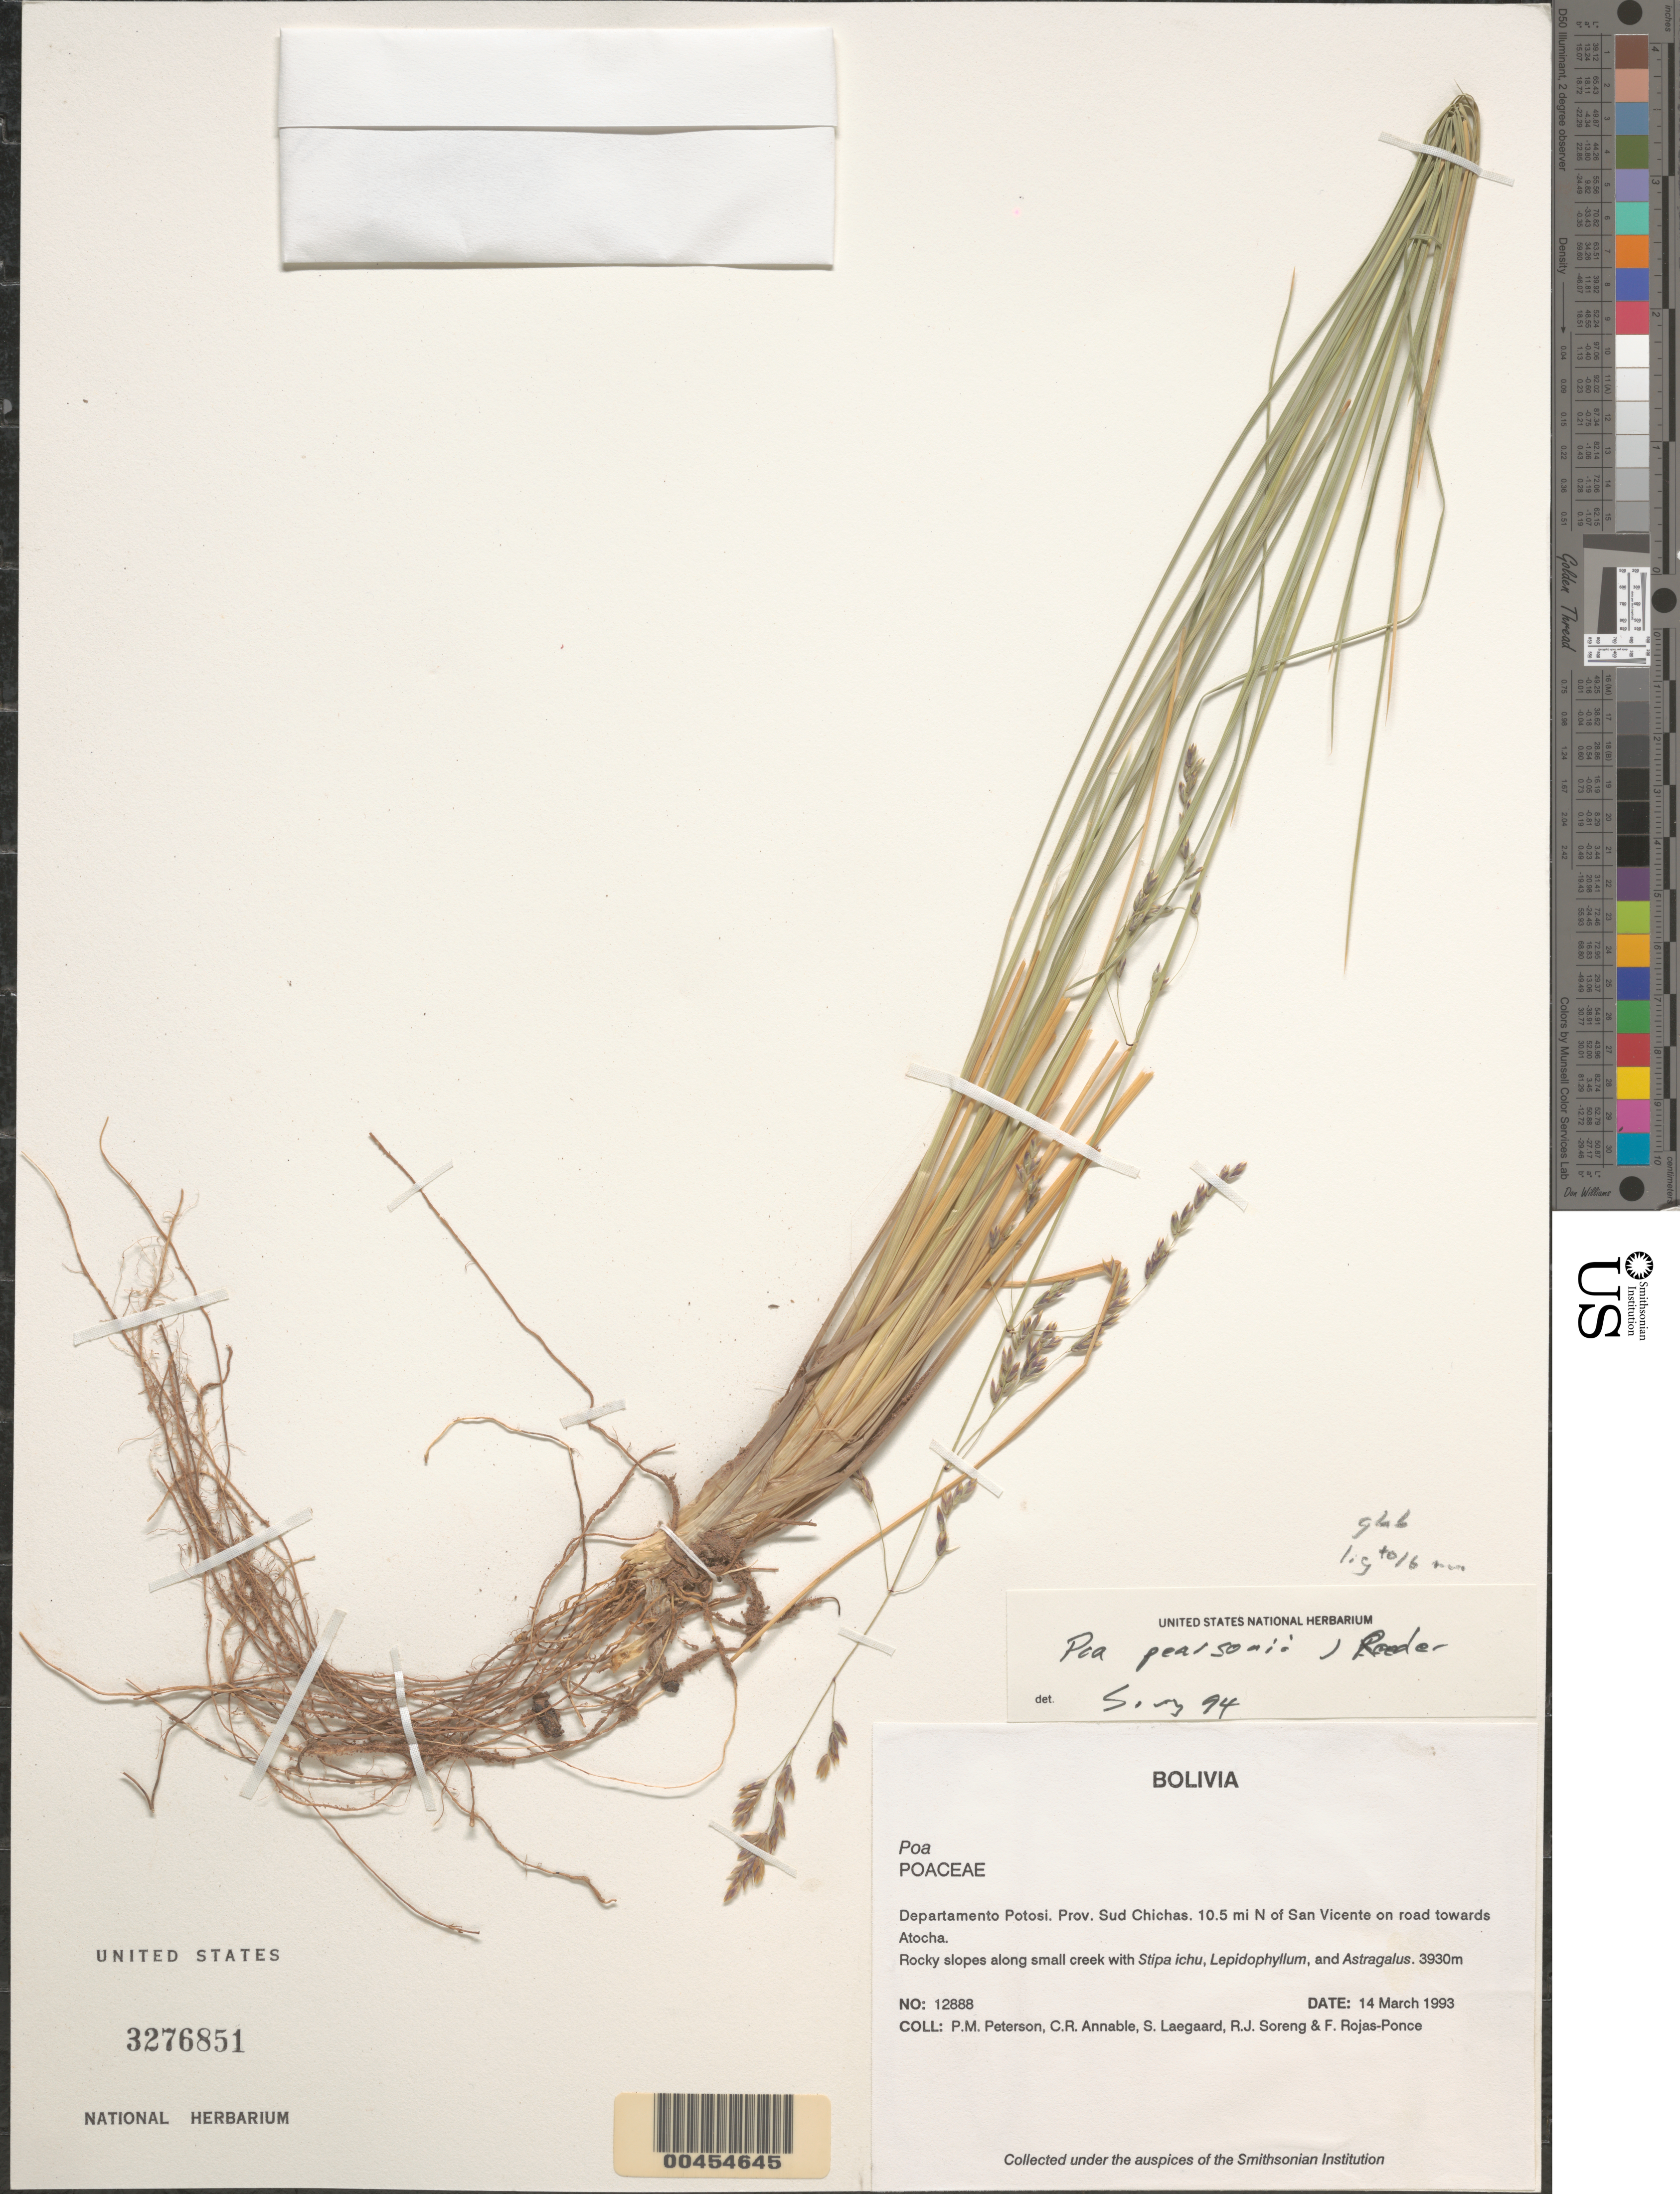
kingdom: Plantae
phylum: Tracheophyta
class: Liliopsida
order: Poales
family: Poaceae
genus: Poa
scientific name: Poa pearsonii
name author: Reeder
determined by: Soreng, Robert J., Research Associate (BOT), Smithsonian Institution - National Museum of Natural History (UNITED STATES)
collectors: P. M. Peterson, C. R. Annable, S. Lægaard, R. J. Soreng & F. Rojas-Ponce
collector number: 12888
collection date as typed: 14 Mar 1993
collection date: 1993-03-14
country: Bolivia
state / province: Potosí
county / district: Sud Chichas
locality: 10.5 mi N of San Vicente on road towards Atocha.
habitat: Rocky slopes along small creek with Stipa ichu, Lepidophyllum, and Astragalus.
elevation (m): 3930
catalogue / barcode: US 3276851